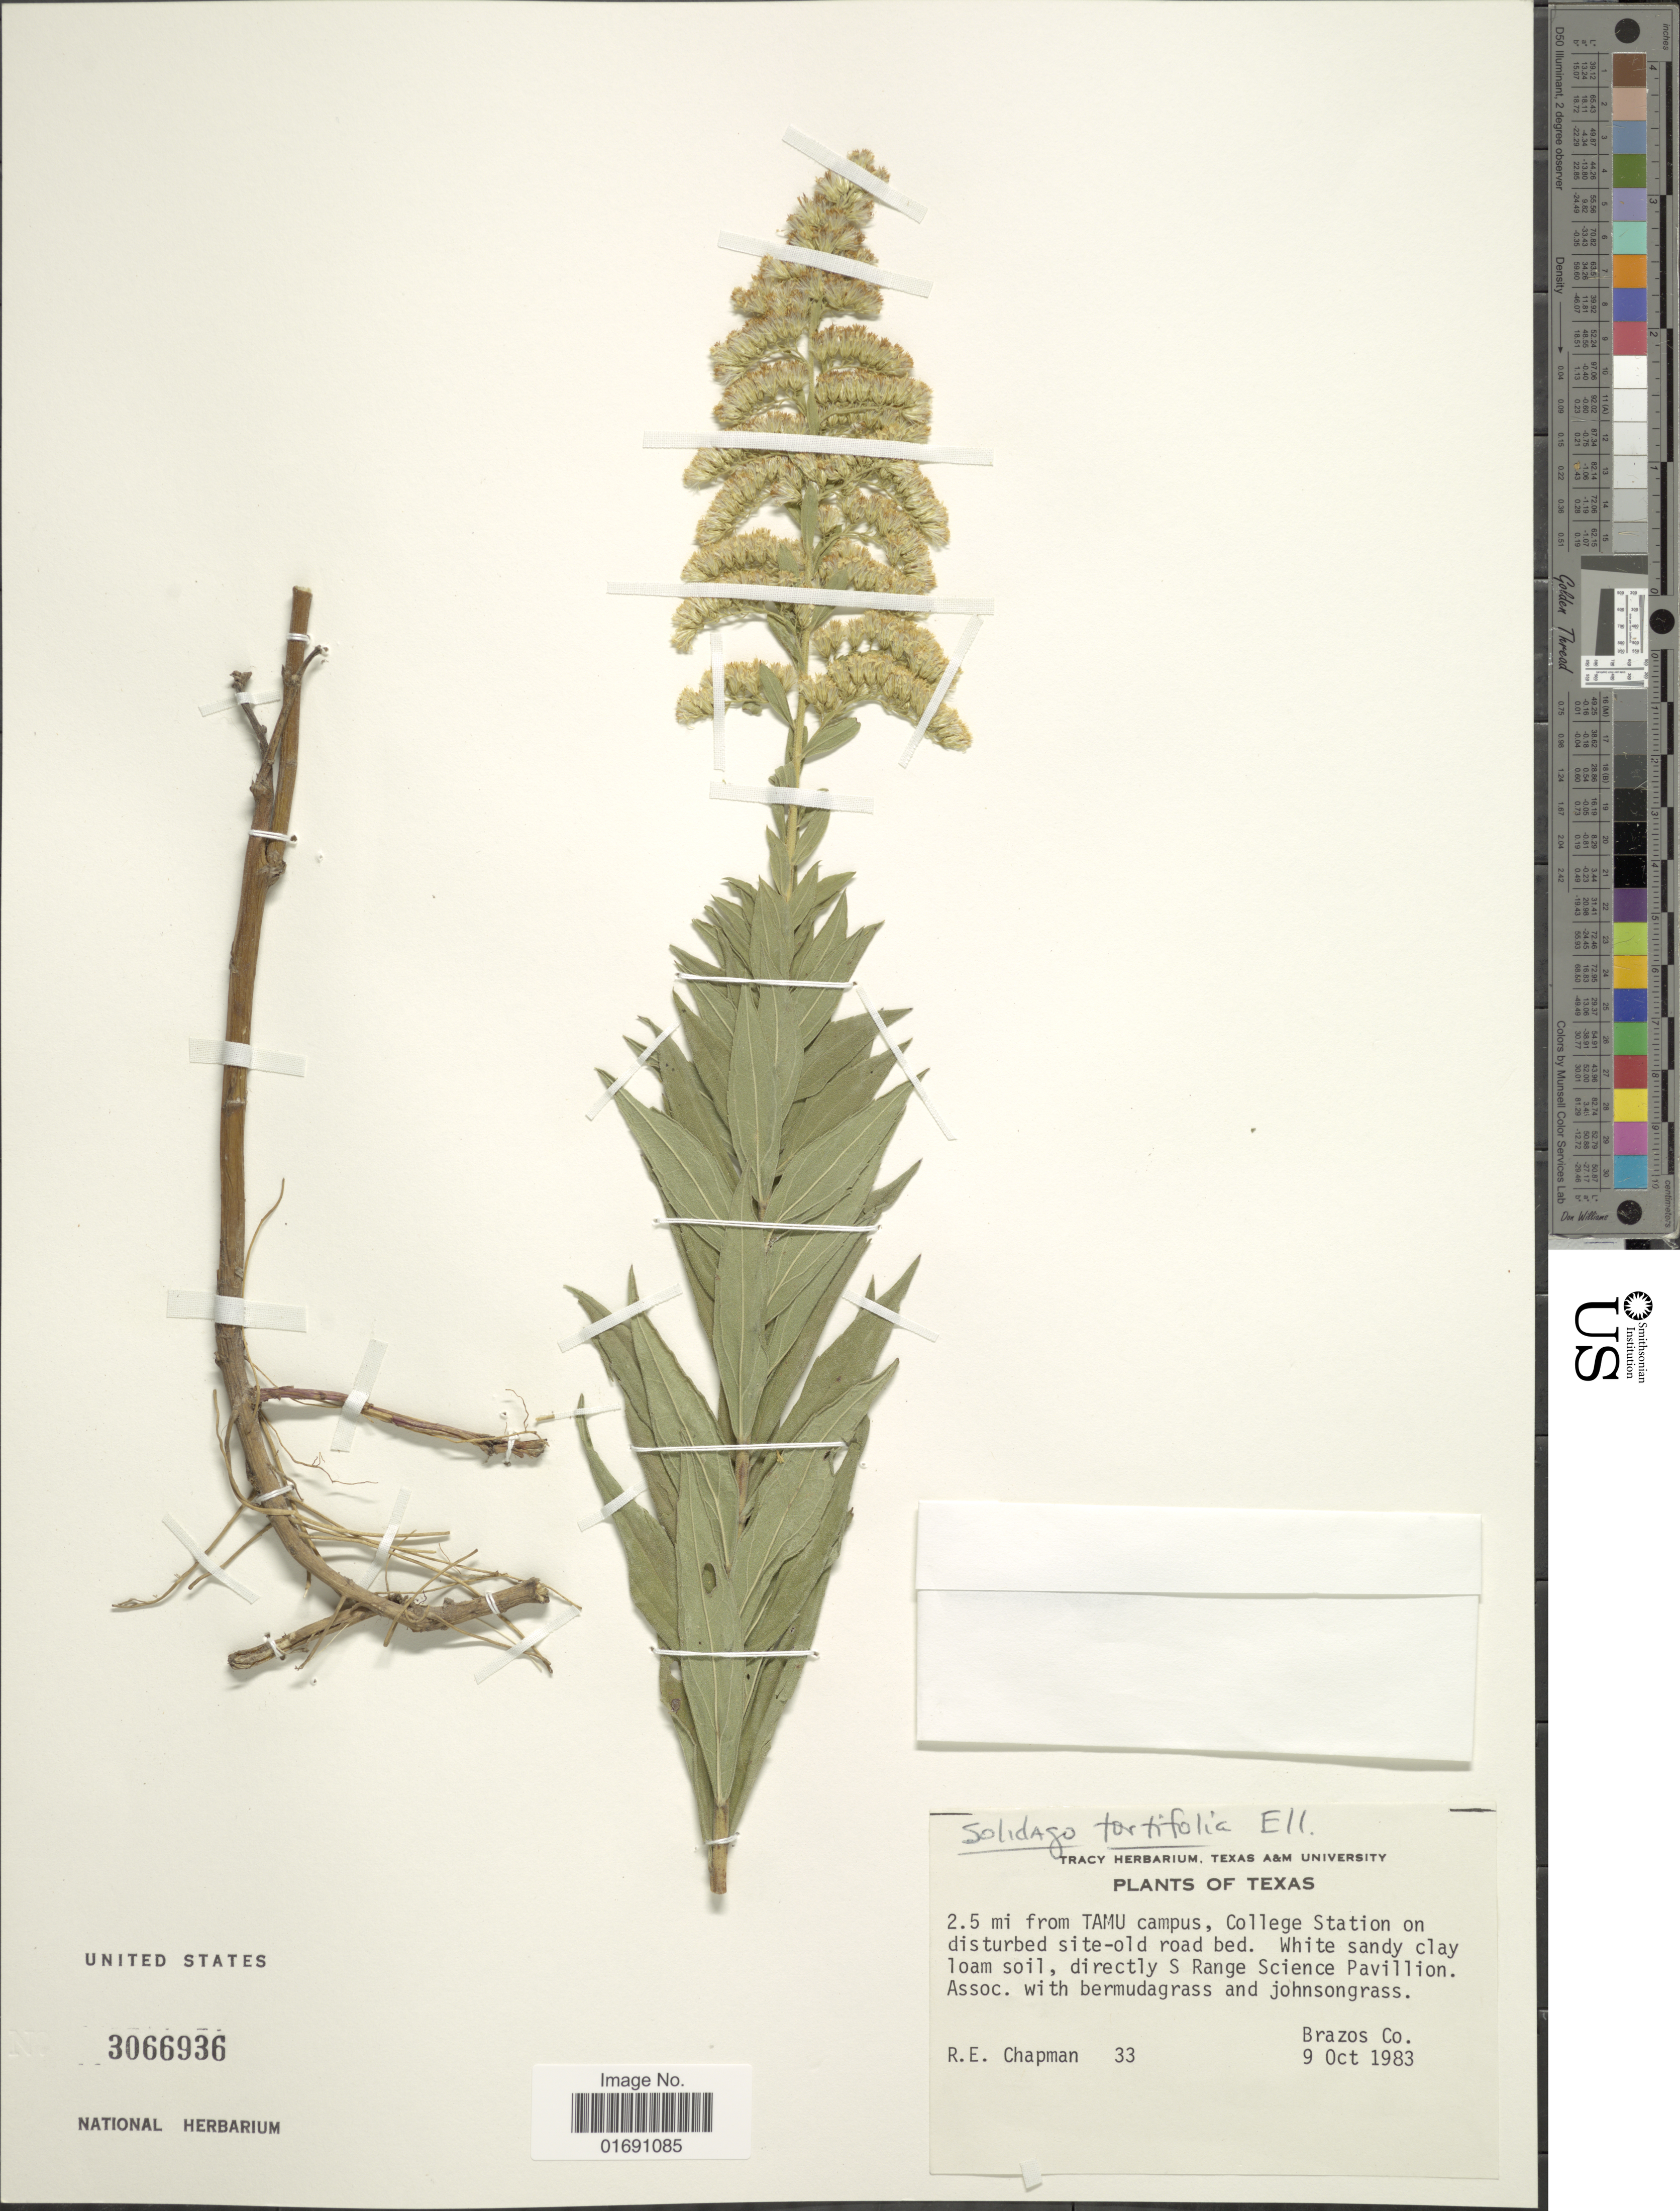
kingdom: Plantae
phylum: Tracheophyta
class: Magnoliopsida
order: Asterales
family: Asteraceae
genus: Solidago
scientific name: Solidago tortifolia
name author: Elliott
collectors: R. Chapman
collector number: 33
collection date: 1983-10-09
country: United States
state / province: Texas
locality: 2.5 mi from TAMU campus, College Station on disturbed site-old road bed. White sandy clay loam soil, direclty S range Science Pavillion Assoc. with bermudagrass and johnsongrass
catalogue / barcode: US 3066936